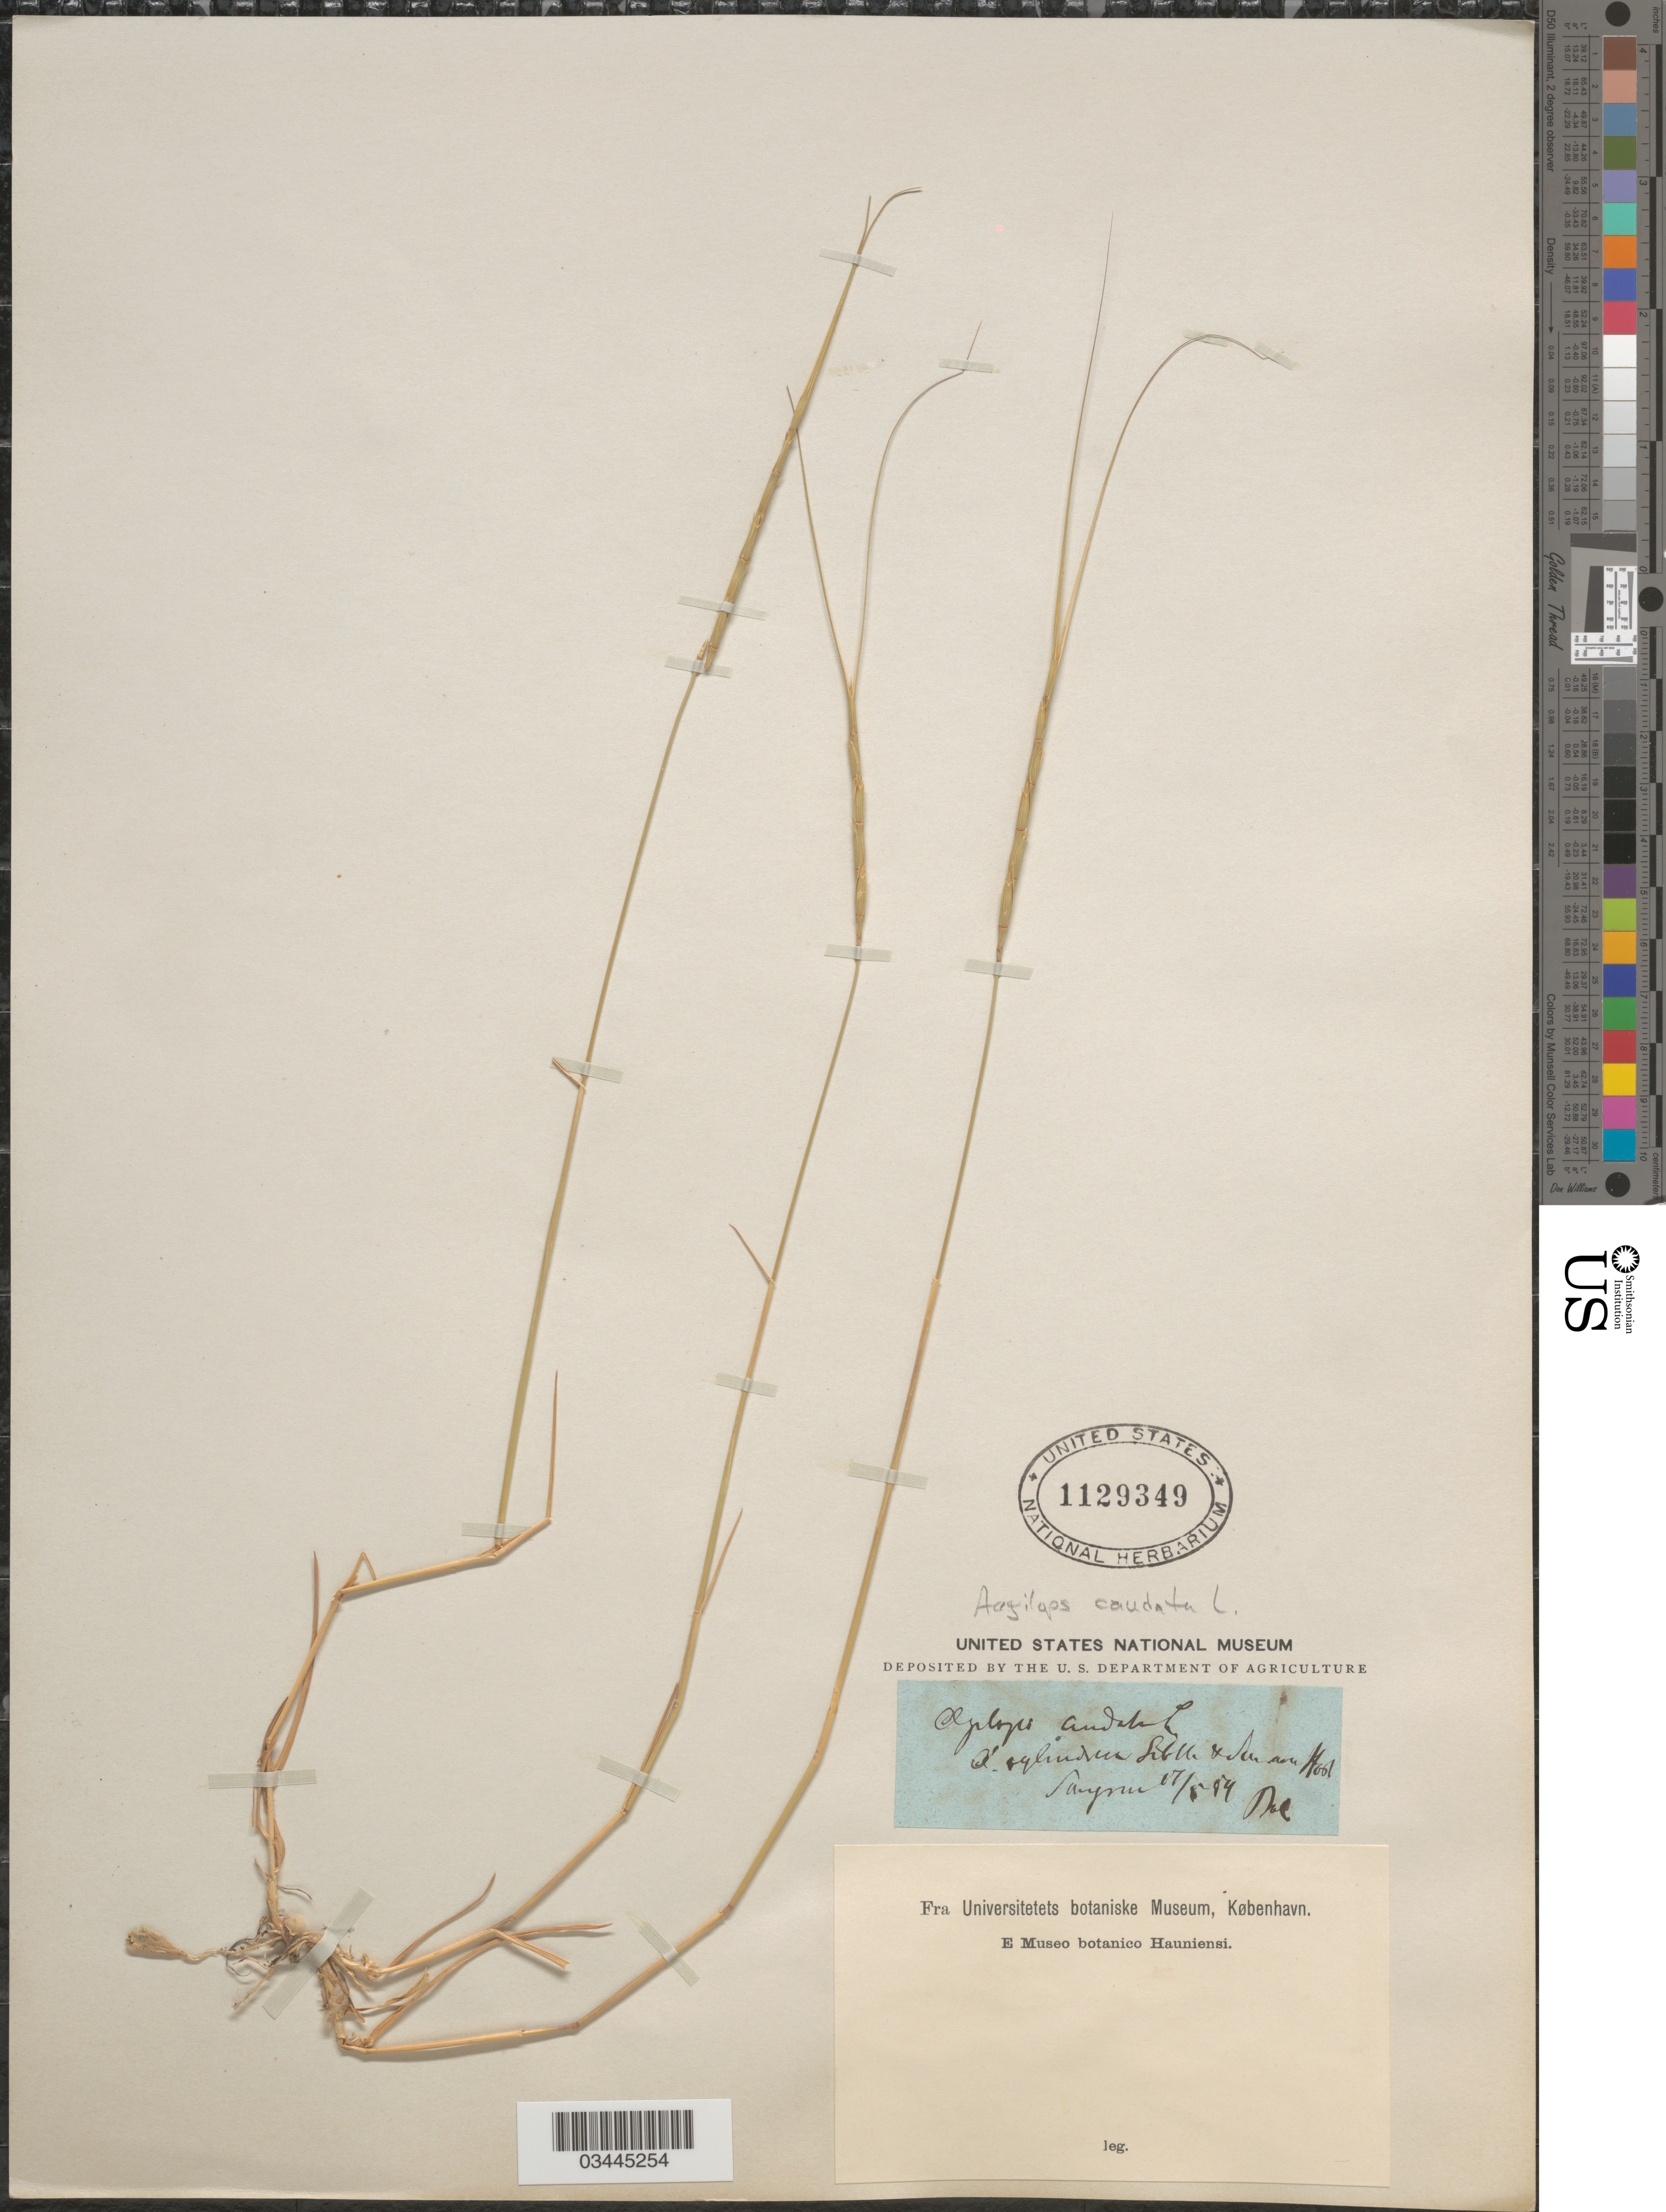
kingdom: Plantae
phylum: Tracheophyta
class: Liliopsida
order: Poales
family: Poaceae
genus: Aegilops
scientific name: Aegilops caudata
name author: L.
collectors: Bal.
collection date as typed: Transcribed d/m/y: 17/5/54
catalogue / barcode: US 1129349